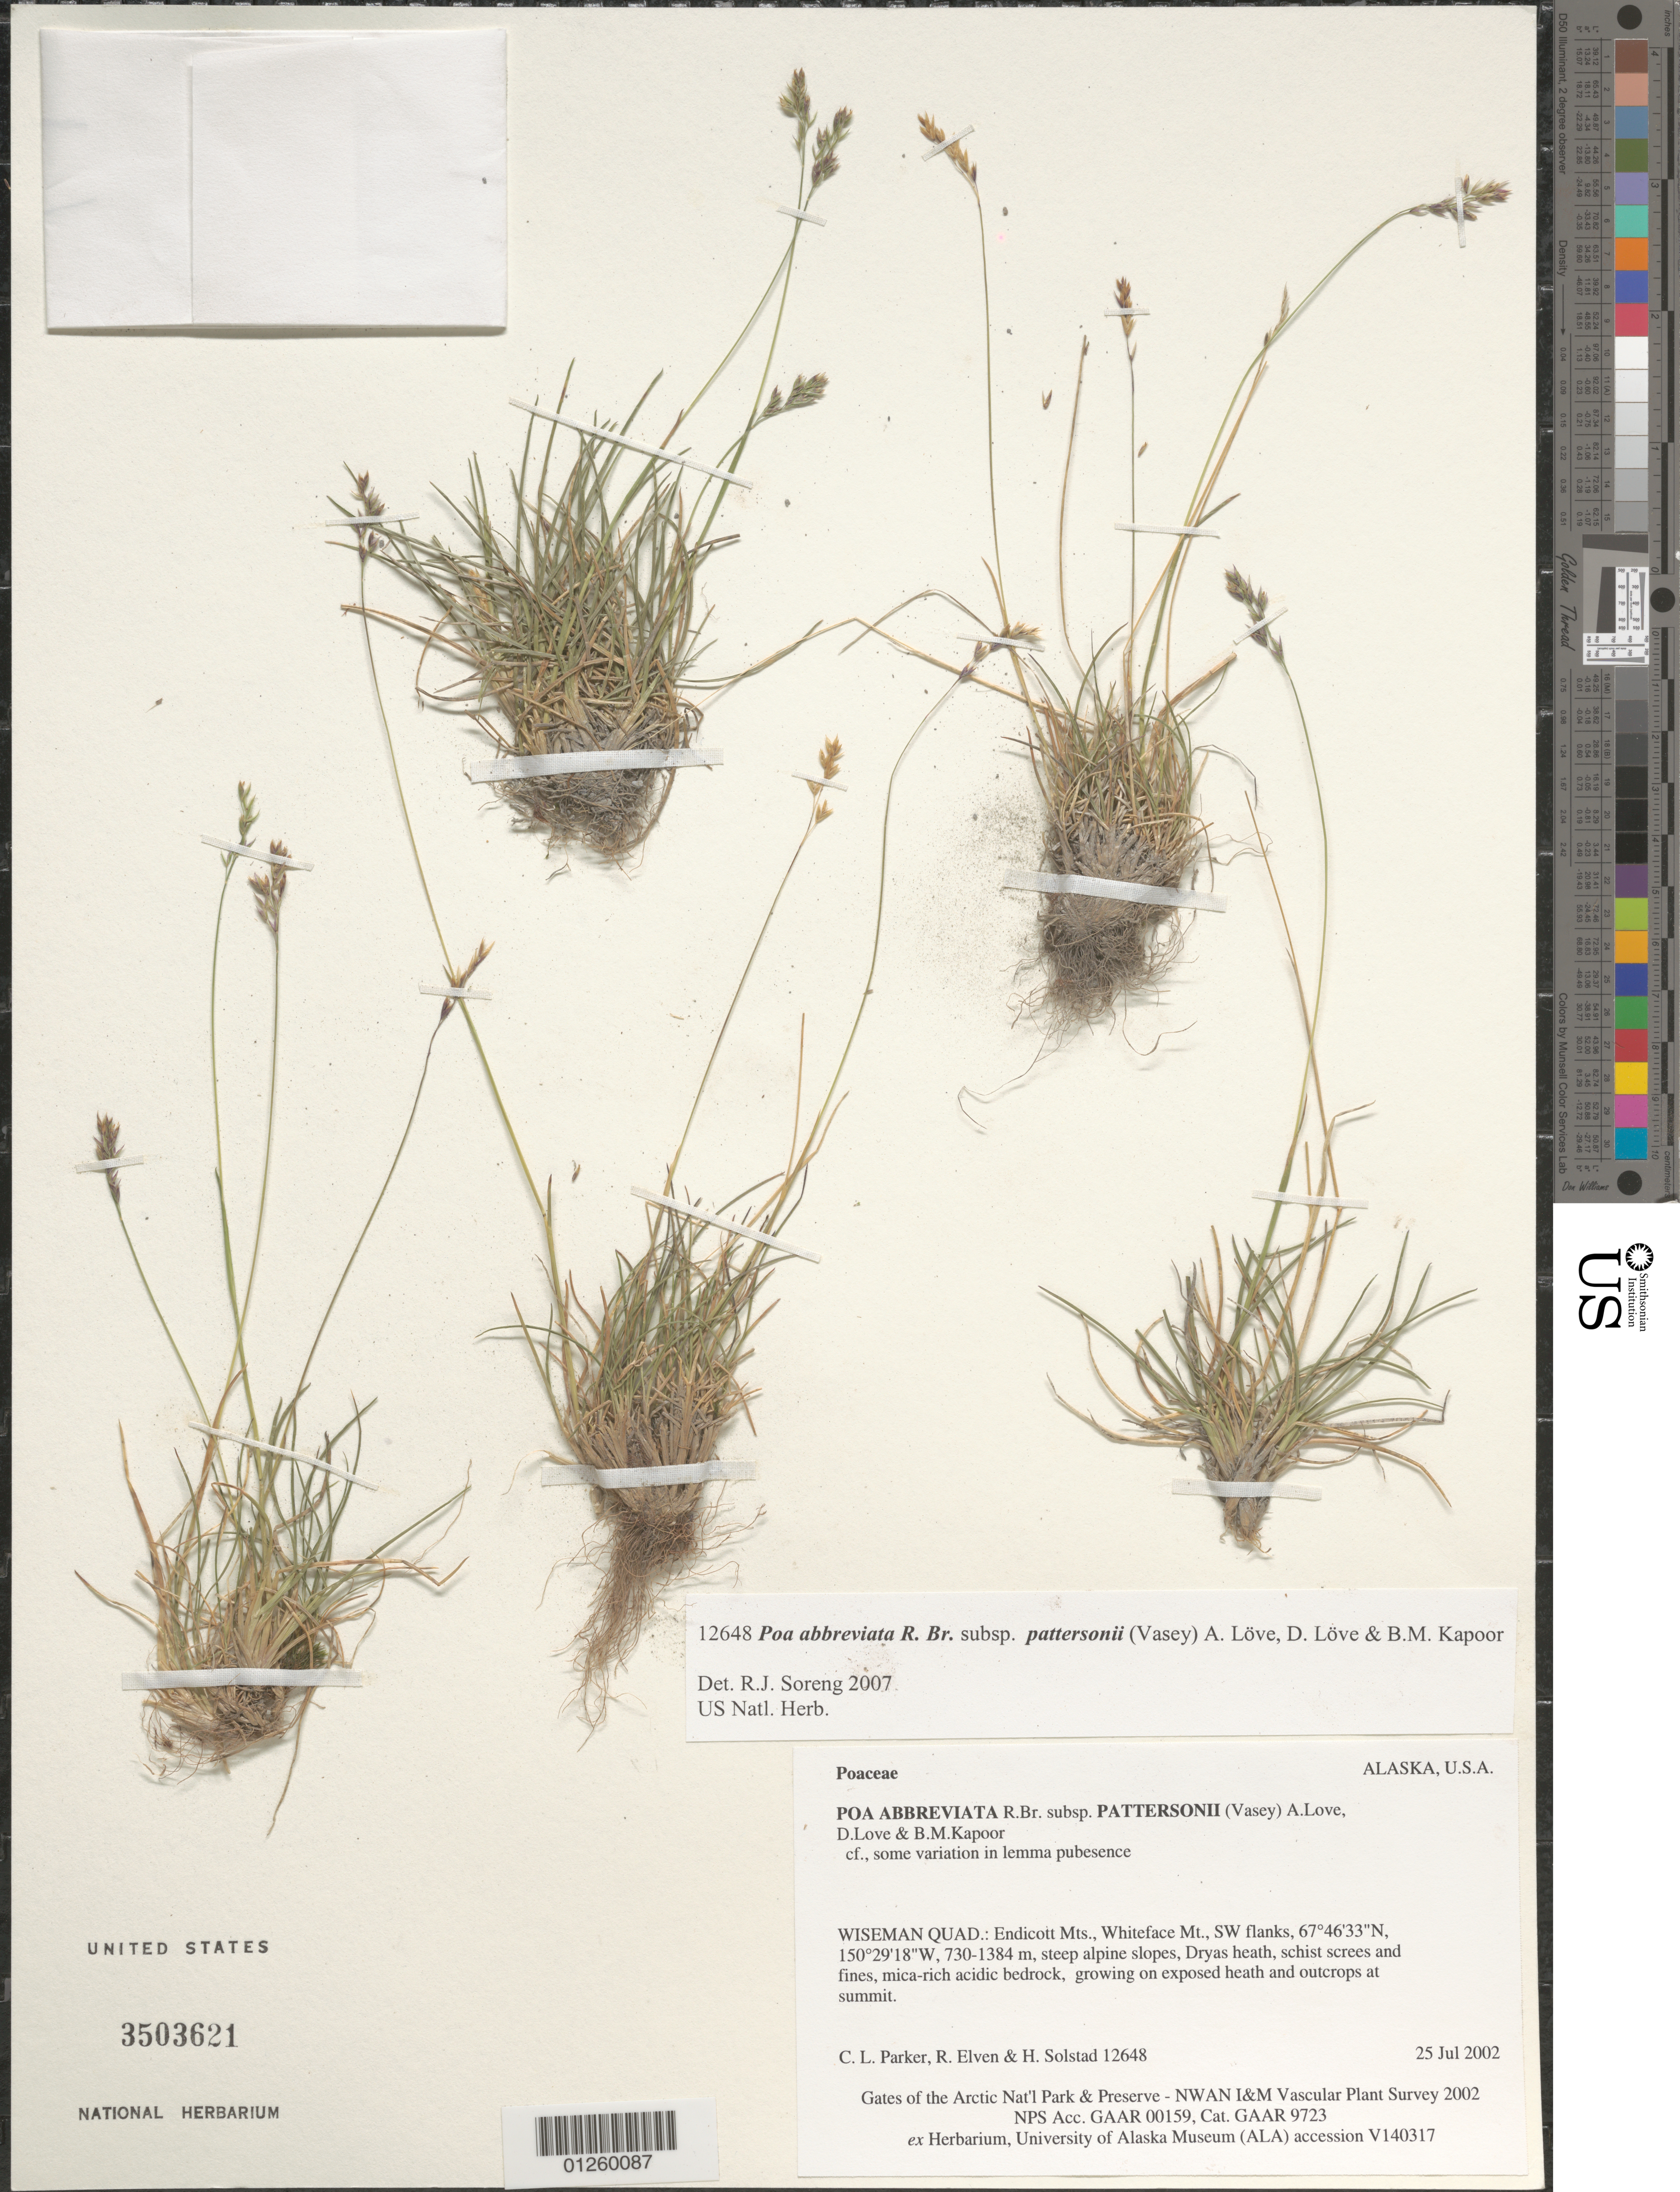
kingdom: Plantae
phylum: Tracheophyta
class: Liliopsida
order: Poales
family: Poaceae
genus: Poa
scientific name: Poa abbreviata subsp. pattersonii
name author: (Vasey) Á. Löve et al.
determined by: Soreng, Robert J., Research Associate (BOT), Smithsonian Institution - National Museum of Natural History (UNITED STATES)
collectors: C. L. Parker, R. Elven & H. Solstad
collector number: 12648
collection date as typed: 25 jul 2002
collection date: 2002-07-25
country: United States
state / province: Alaska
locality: Chandler Lake Quad: Endicott Mts., Whiteface Mt., SW flanks.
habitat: steep alpine slopes, Dryas heath, schist screes and fines, mica-rich acidic bedrock, growing on exposed heath and outcrops at summit.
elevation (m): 730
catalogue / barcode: US 3503621